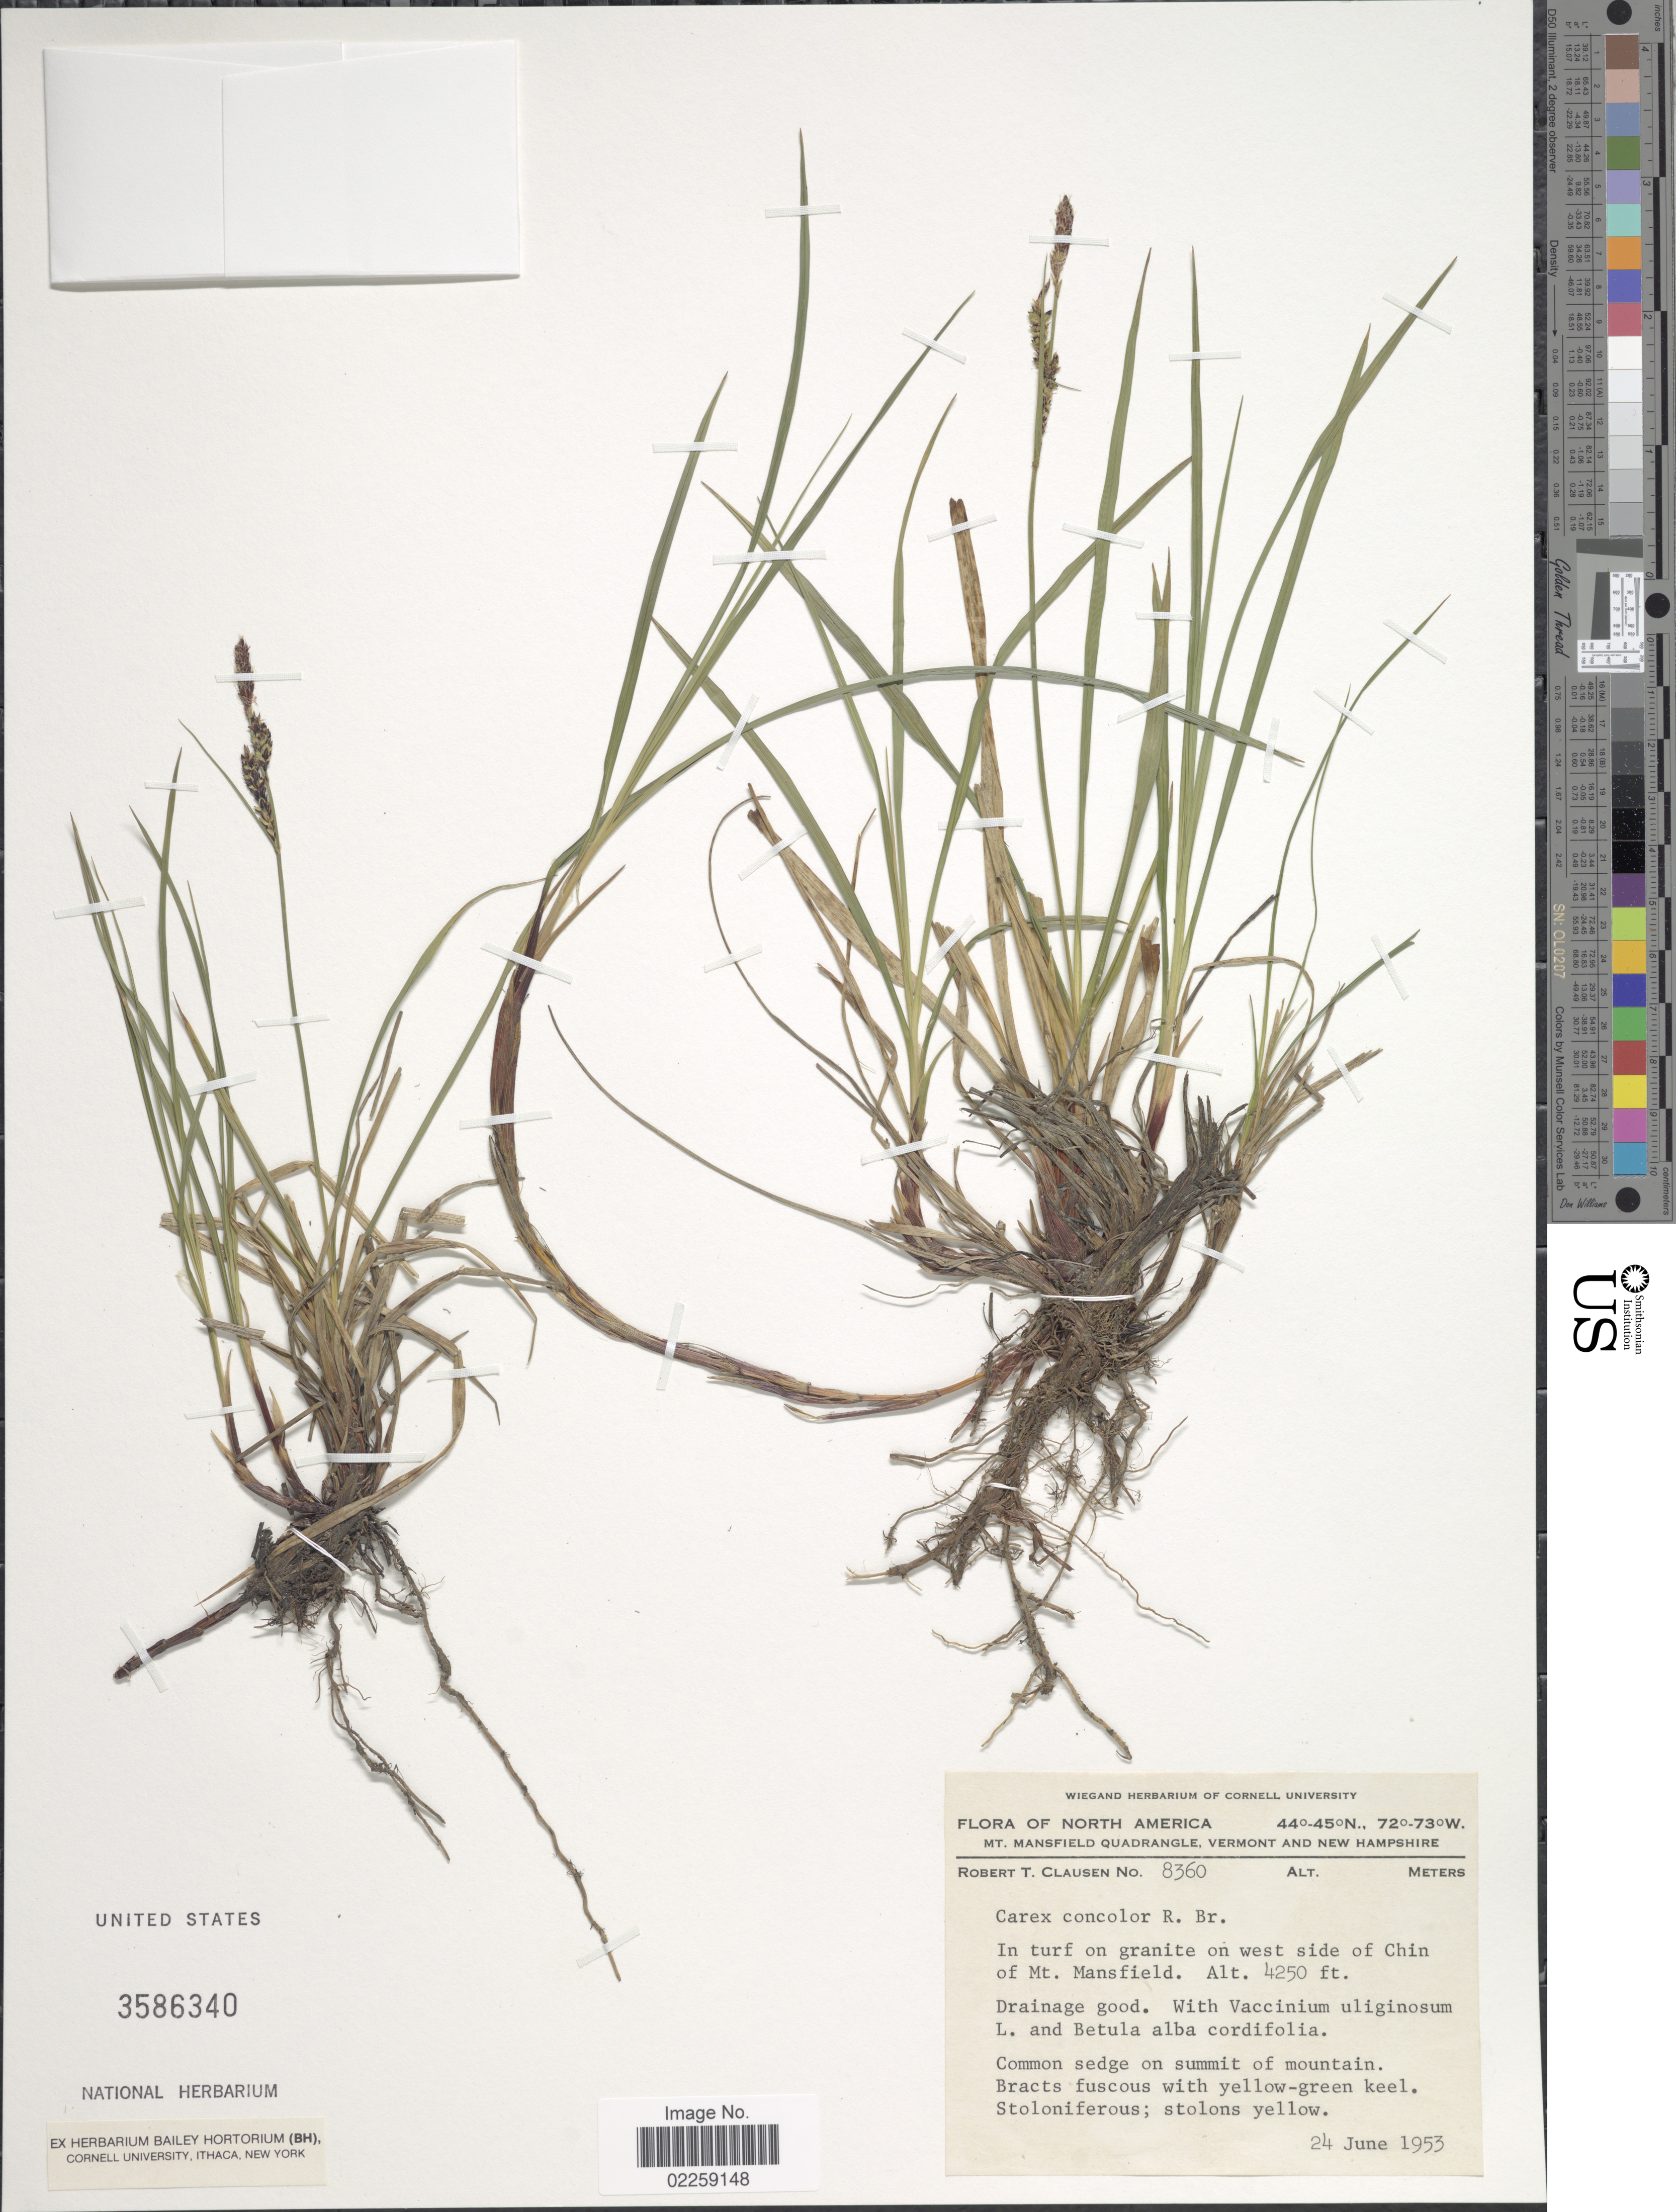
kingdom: Plantae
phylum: Tracheophyta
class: Liliopsida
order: Poales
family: Cyperaceae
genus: Carex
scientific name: Carex bigelowii subsp. bigelowii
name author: Torr. ex Schwein.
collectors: R. T. Clausen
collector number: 8360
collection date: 1953-06-24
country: United States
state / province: Vermont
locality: Mt. Mansfield Quadrangle, Vermont and New Hampshire, In turf on granite on west side of Chin of Mt. Mansfield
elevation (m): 1295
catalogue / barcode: US 3586340